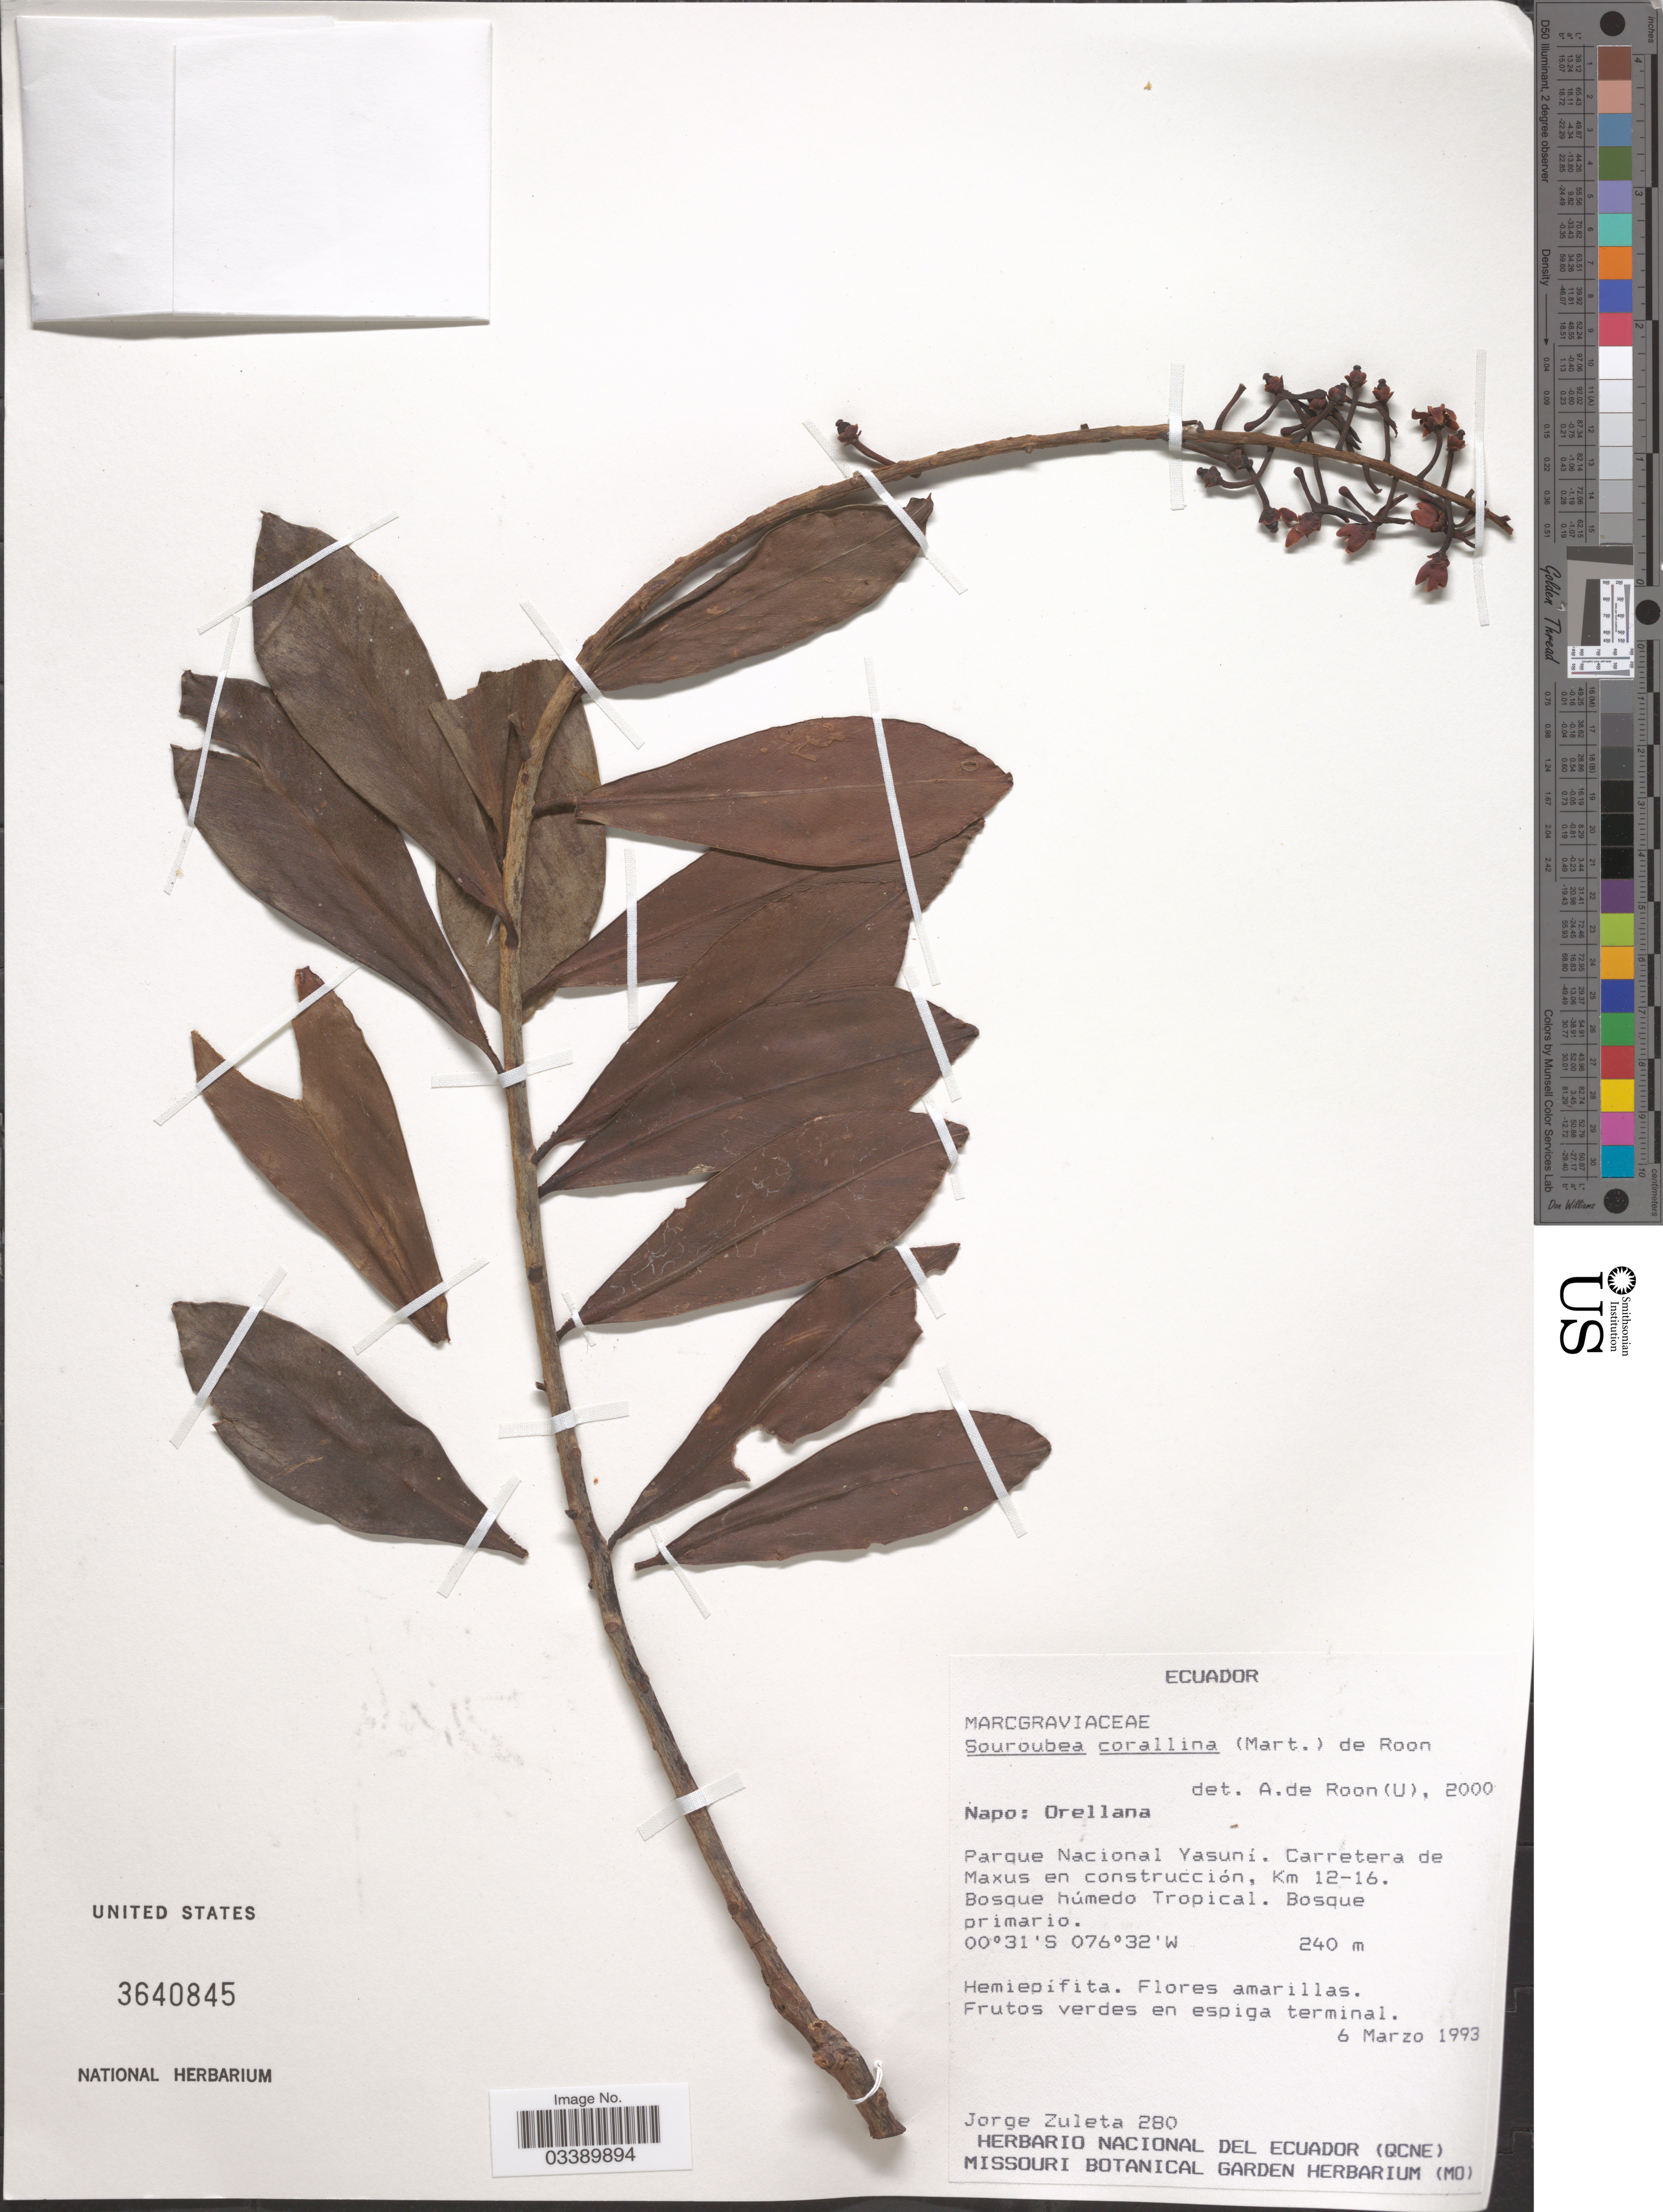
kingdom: Plantae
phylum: Tracheophyta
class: Magnoliopsida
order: Ericales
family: Marcgraviaceae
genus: Souroubea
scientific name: Souroubea corallina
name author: (Mart.) de Roon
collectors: J. Zuleta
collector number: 280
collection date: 1993-03-06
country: Ecuador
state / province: Napo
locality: Orellana. Parque Nacional Yasuní. Carretera de Maxus en construcción, Km 12-16.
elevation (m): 240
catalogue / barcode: US 3640845